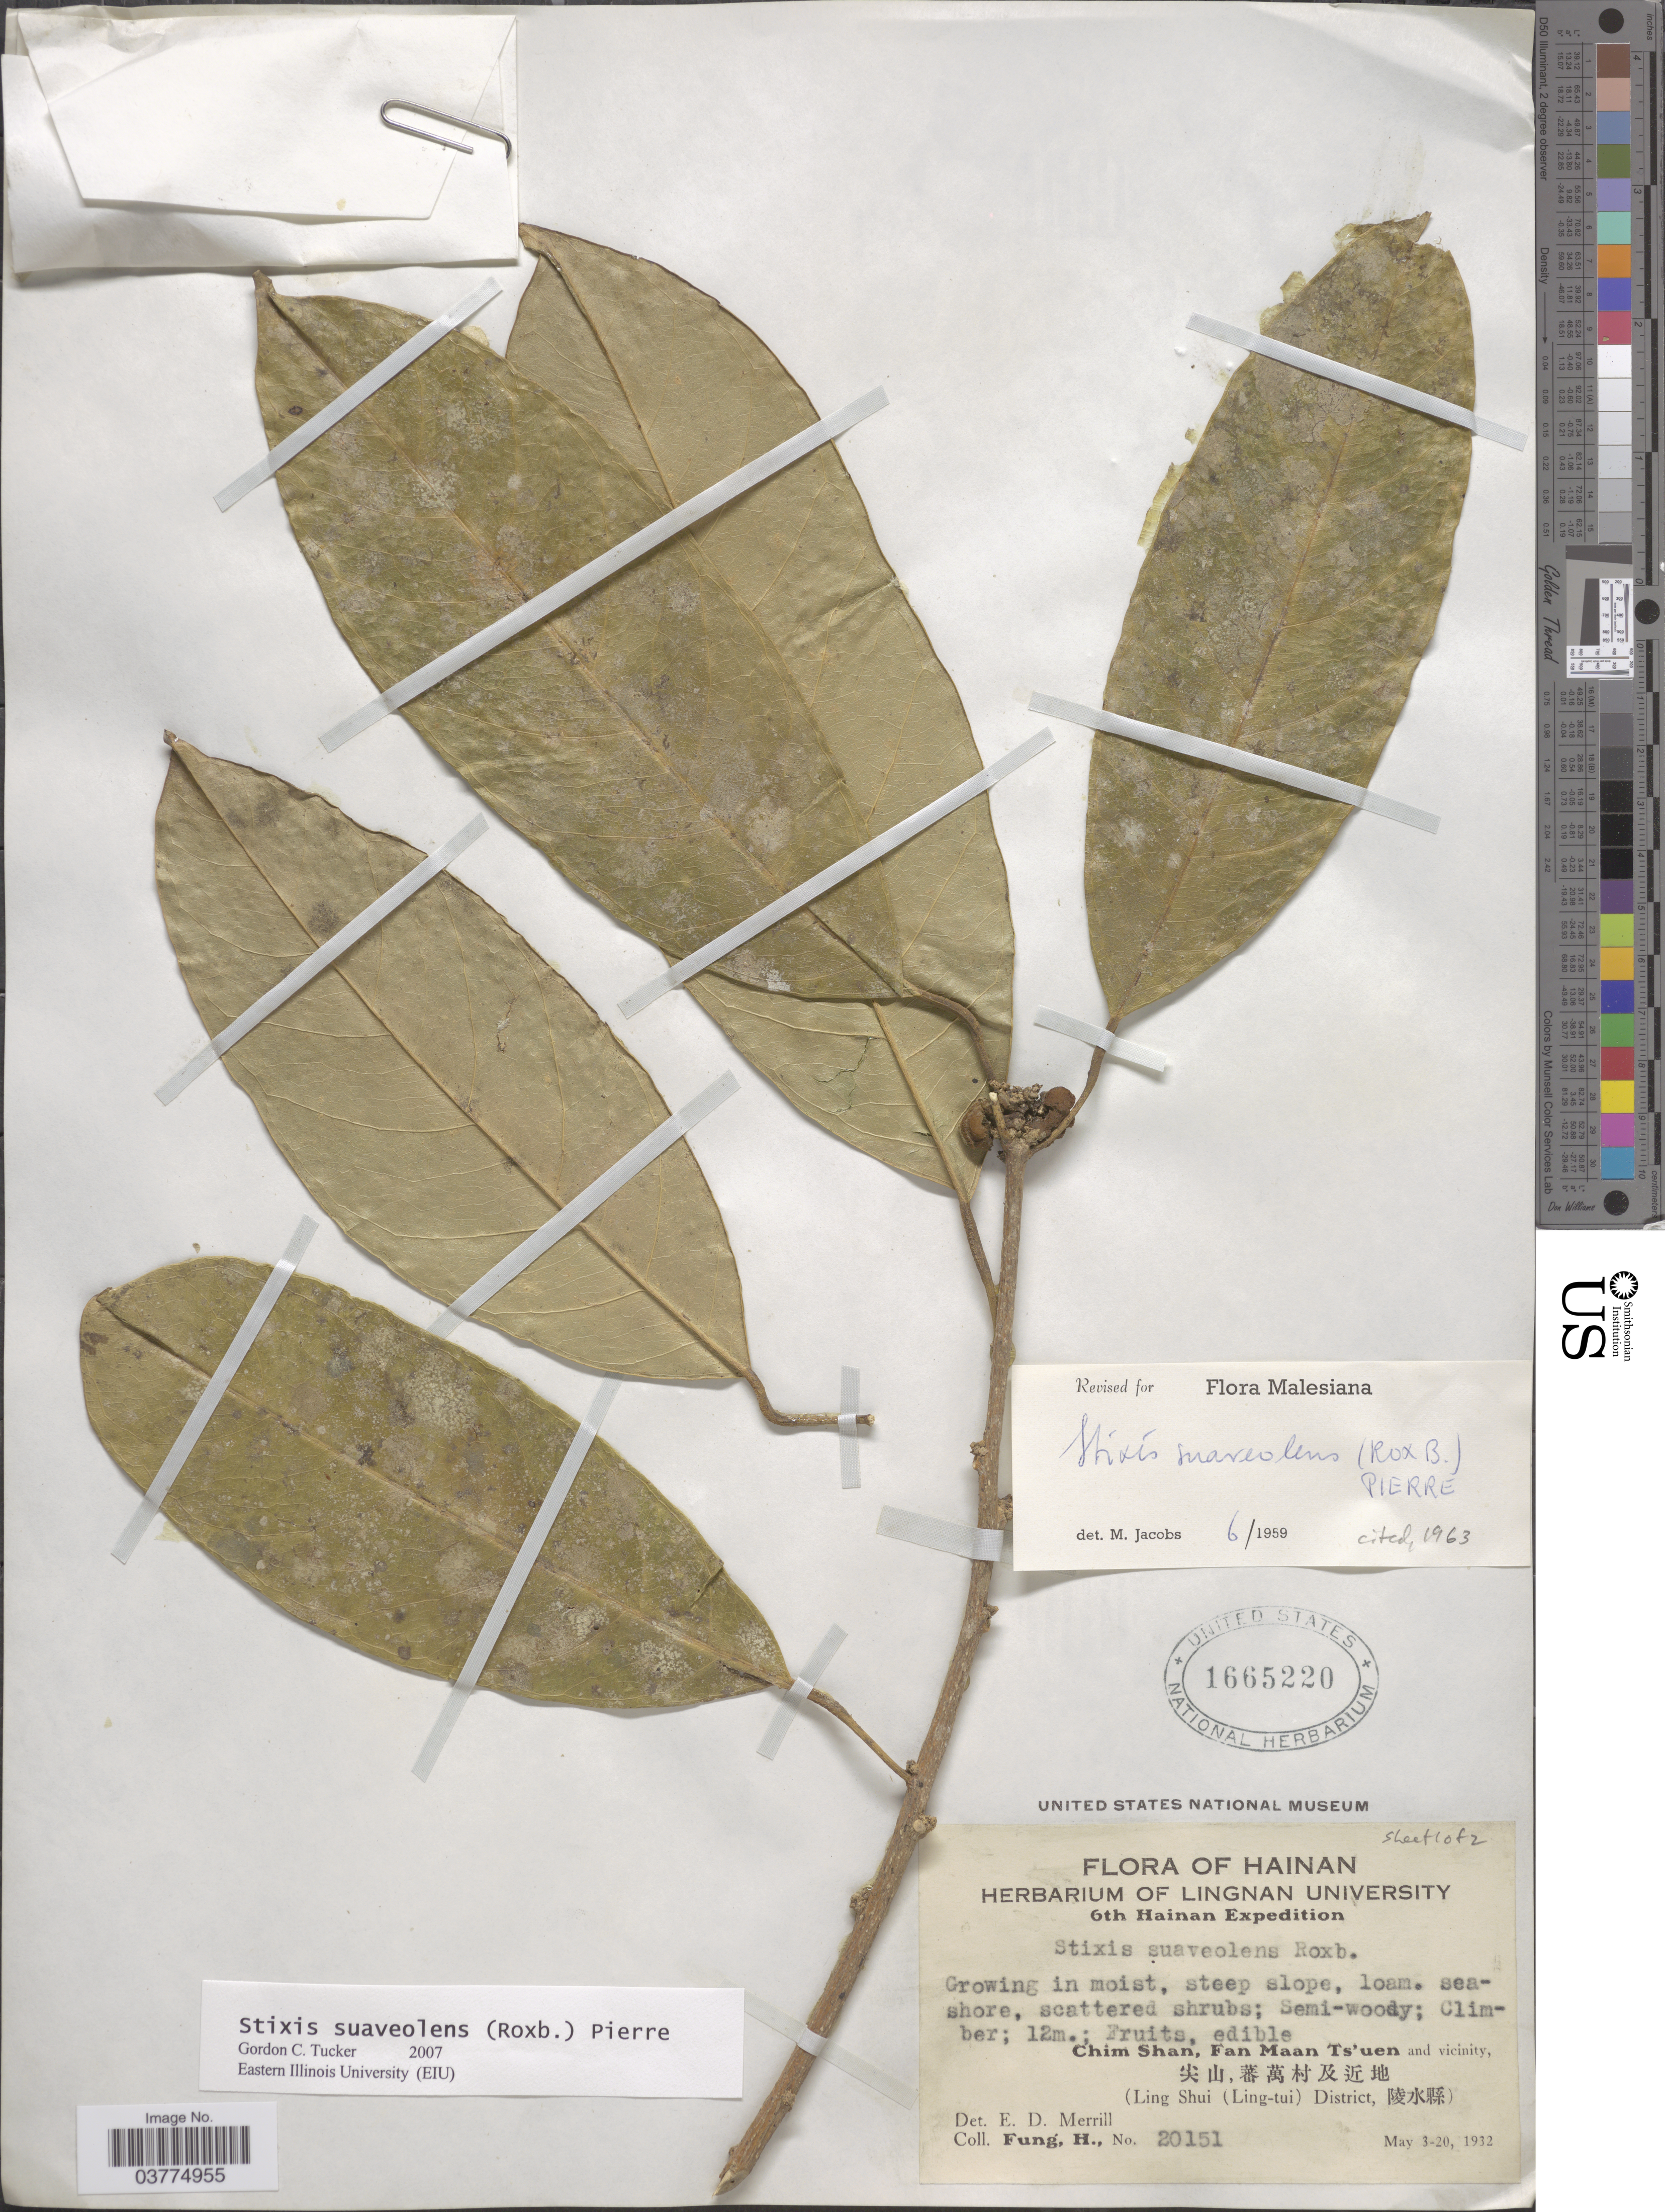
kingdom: Plantae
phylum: Tracheophyta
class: Magnoliopsida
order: Brassicales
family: Stixaceae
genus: Stixis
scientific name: Stixis suaveolens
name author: (Roxburgh) Baill.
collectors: H. Fung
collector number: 20151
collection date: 1932-05-03/1932-05-20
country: China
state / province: Hainan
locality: Chim Shan, Fan Maan Ts'uen and vicinity, X, X. (Ling Shui (Ling-tui) District, X).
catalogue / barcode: US 1665220